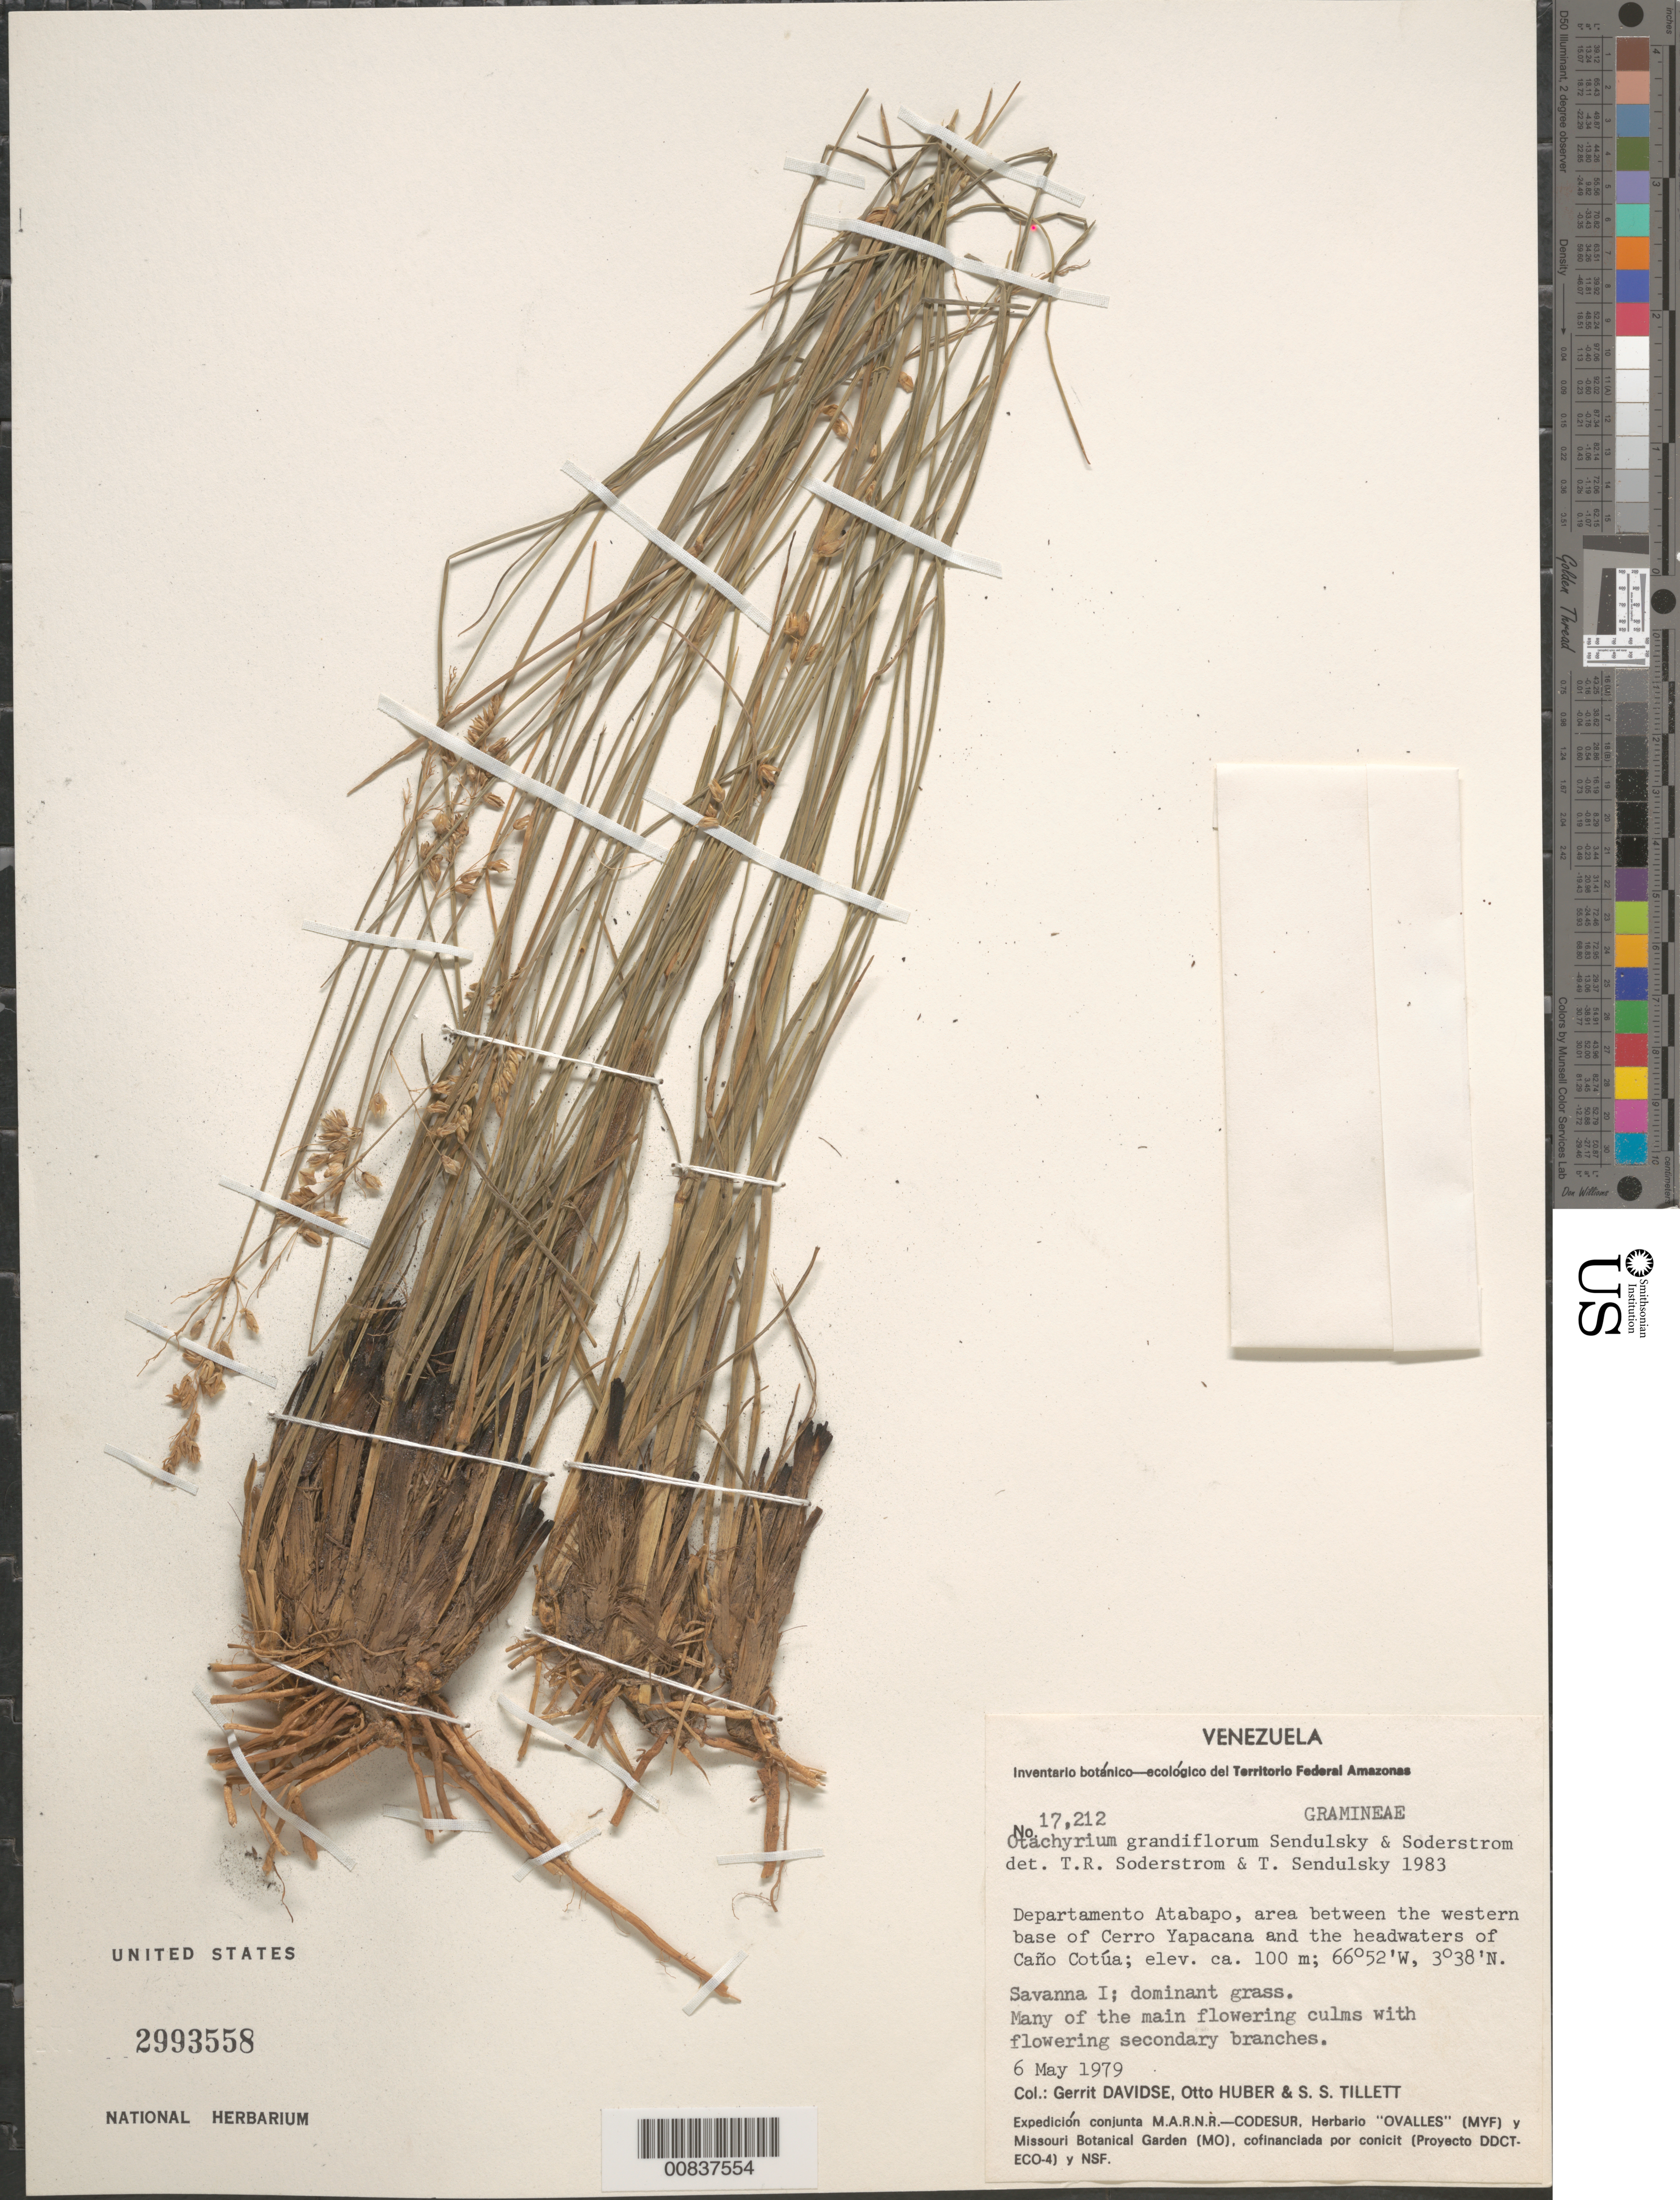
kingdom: Plantae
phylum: Tracheophyta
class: Liliopsida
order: Poales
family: Poaceae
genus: Otachyrium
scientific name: Otachyrium grandiflorum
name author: Send. & Soderstr.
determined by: Soderstrom, T. R.; Sendulsky, T.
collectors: G. Davidse, O. Huber & S. S. Tillett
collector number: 17212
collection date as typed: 6-May-79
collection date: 1979-05-06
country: Venezuela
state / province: Amazonas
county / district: Atabapo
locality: Cerro Yapacána, western base, to headwaters of Caño Cotúa, Savanna I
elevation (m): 100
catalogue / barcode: US 2993558